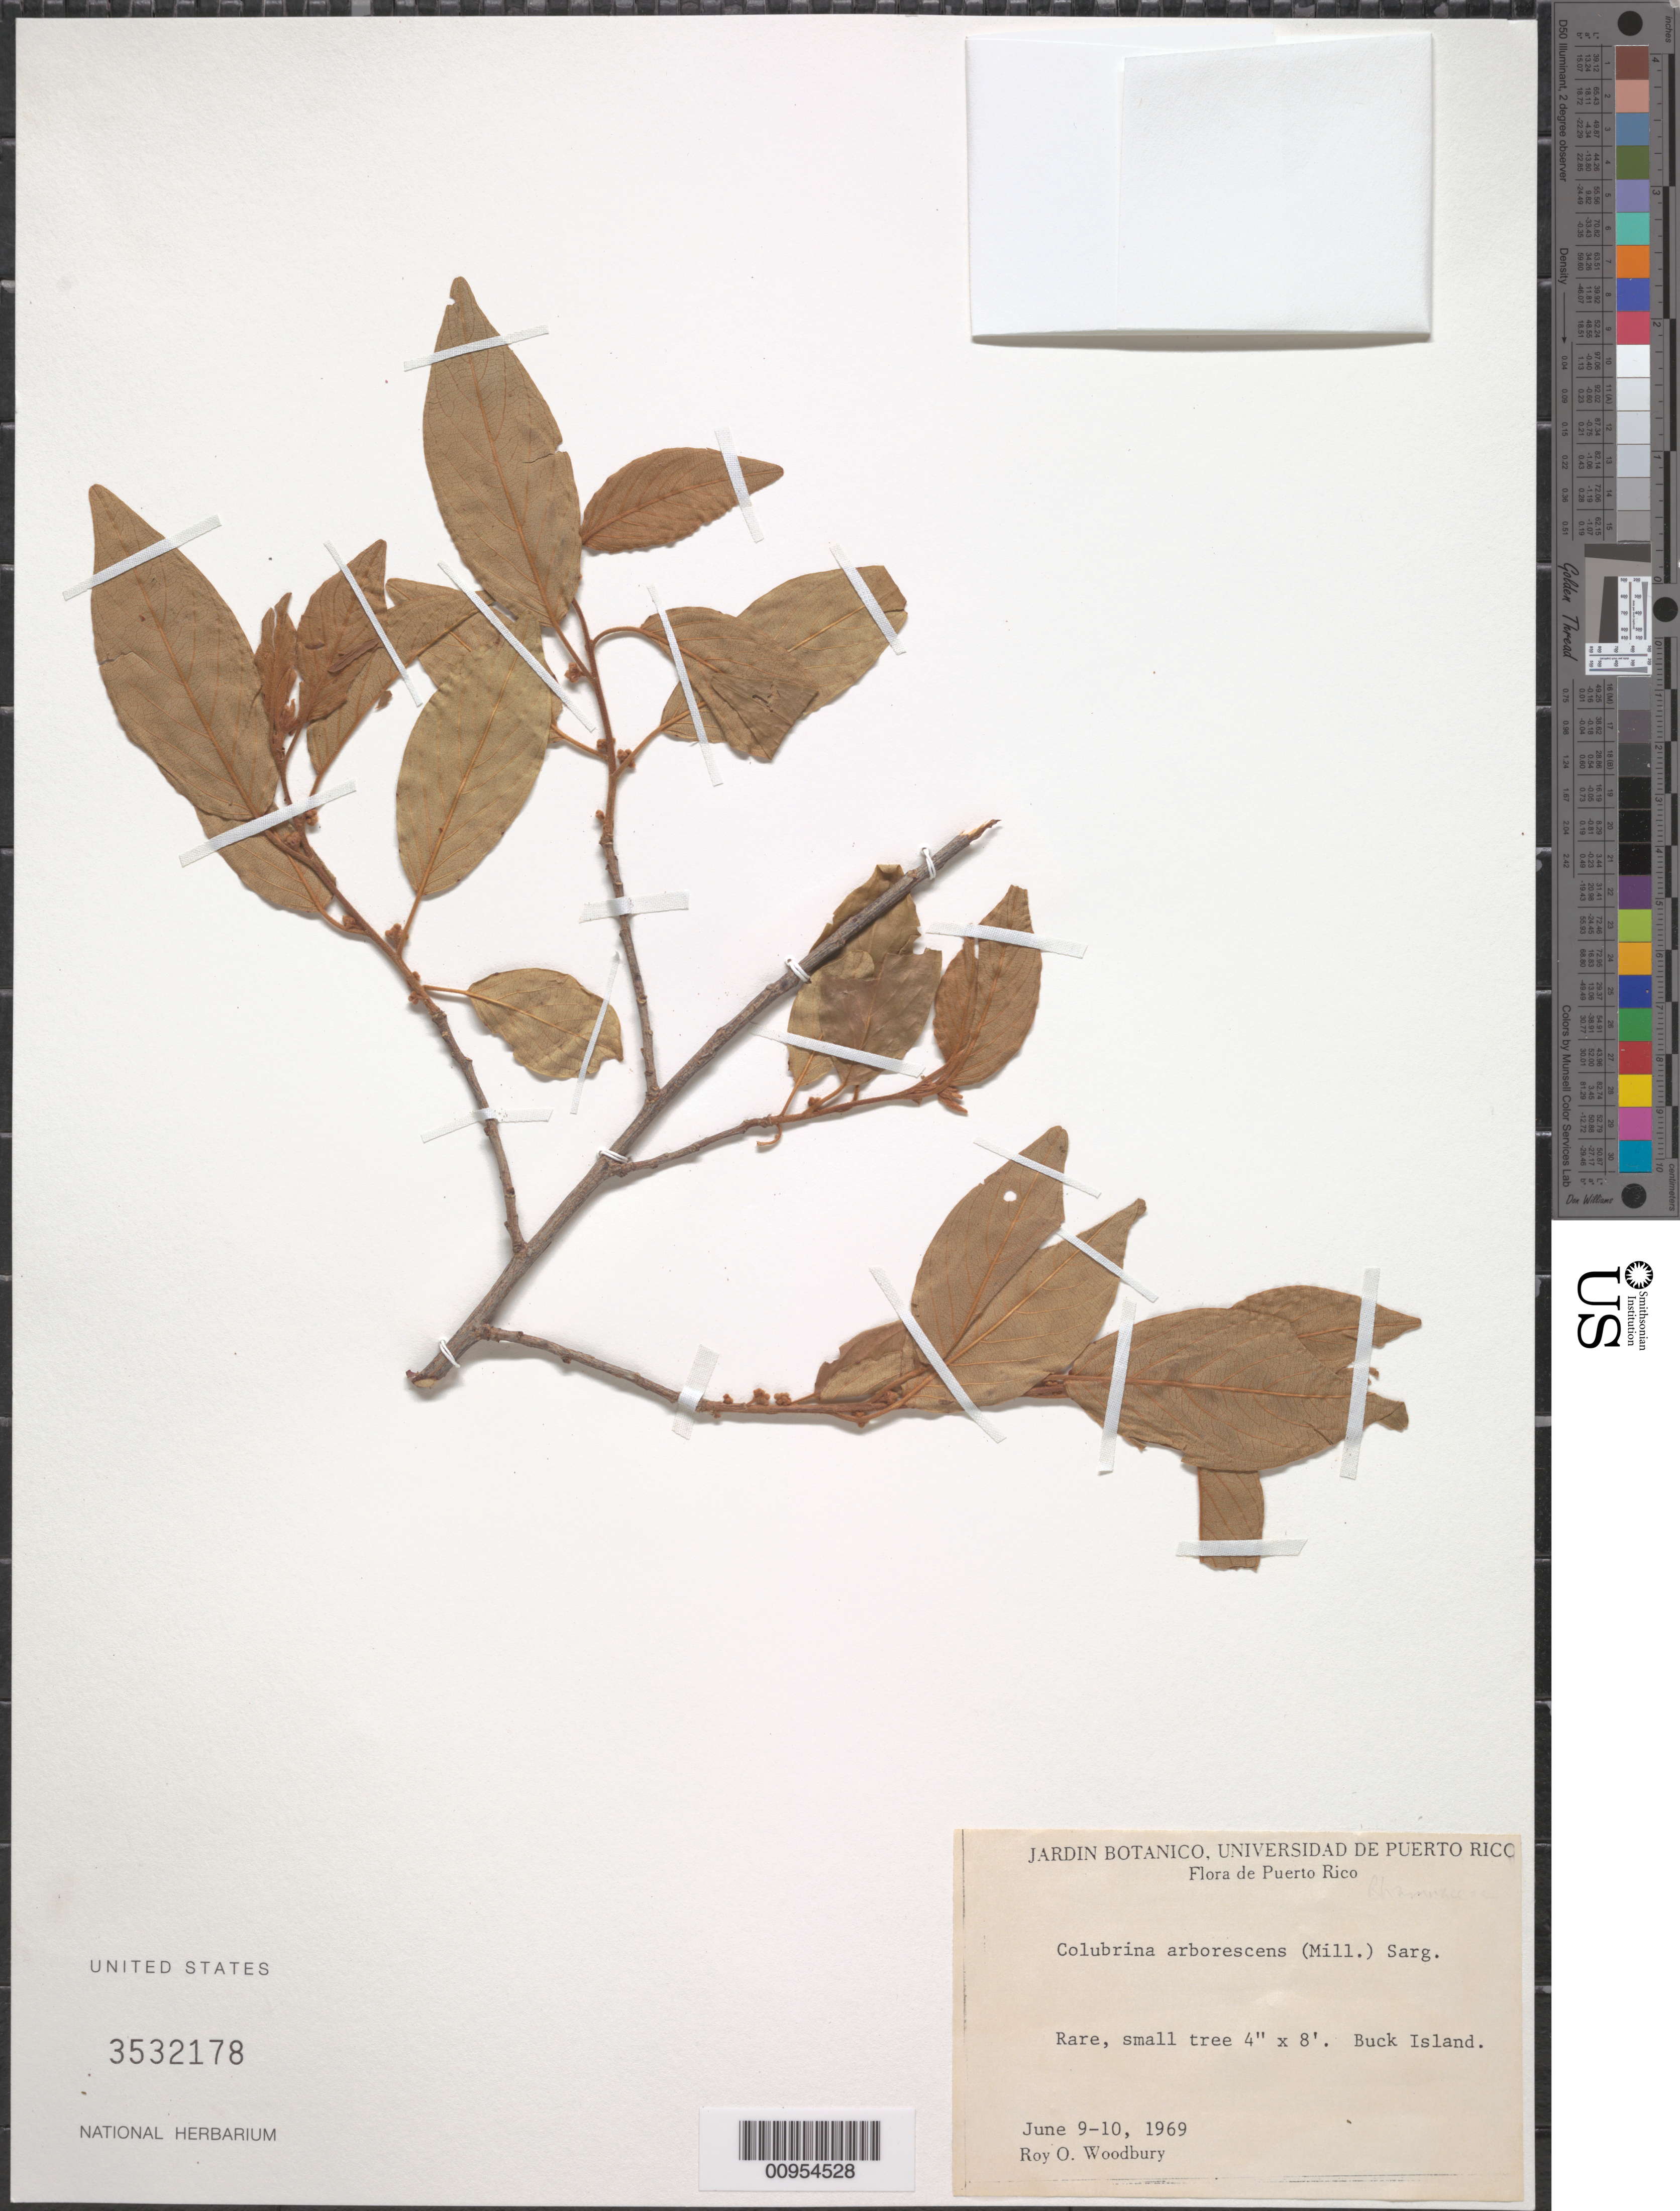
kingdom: Plantae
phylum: Tracheophyta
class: Magnoliopsida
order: Rosales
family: Rhamnaceae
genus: Colubrina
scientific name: Colubrina arborescens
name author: (Mill.) Sarg.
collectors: R. O. Woodbury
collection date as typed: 09 Jun 1969 to 10 Jun 1969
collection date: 1969-06-09/1969-06-10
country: Puerto Rico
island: Buck Island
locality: Buck Island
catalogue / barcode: US 3532178